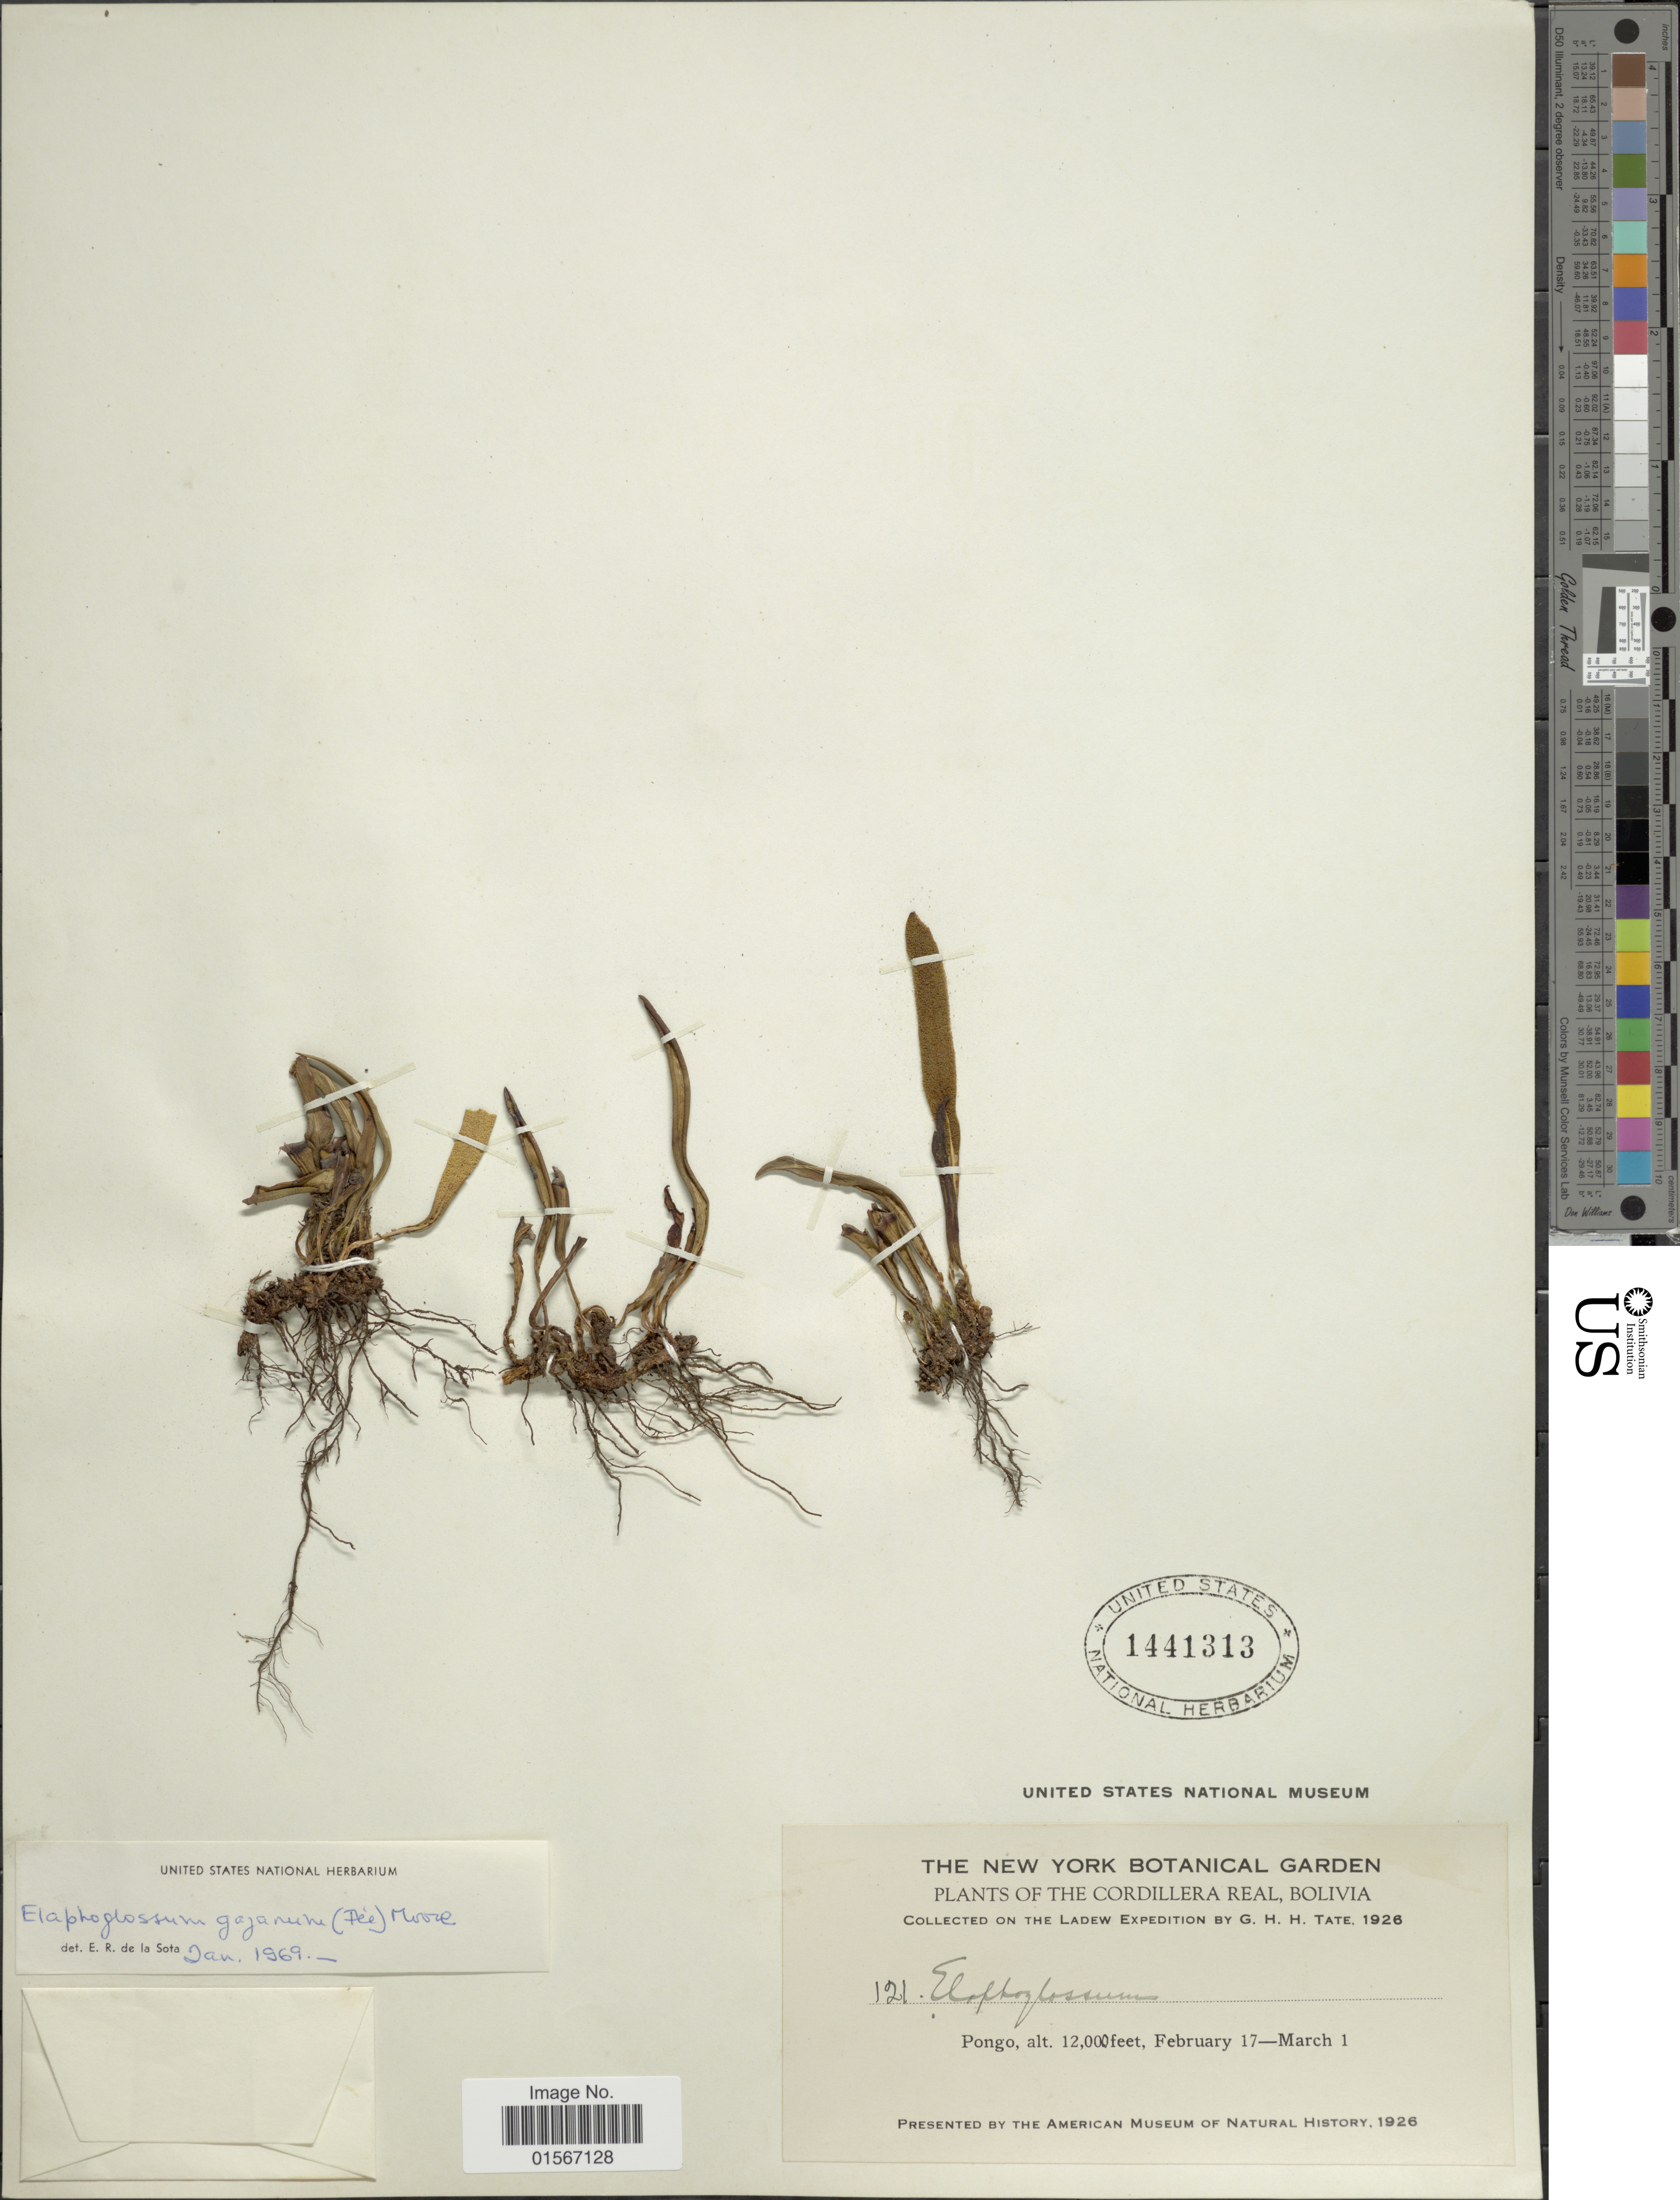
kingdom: Plantae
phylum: Tracheophyta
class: Polypodiopsida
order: Polypodiales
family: Dryopteridaceae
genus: Elaphoglossum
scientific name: Elaphoglossum minutum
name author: (Pohl ex Fée) T. Moore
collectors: G. H. H.Tate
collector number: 121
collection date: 1926-02-17/1926-03-01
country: Bolivia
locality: The Cordillera Real, Pongo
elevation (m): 3658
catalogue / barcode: US 1441313